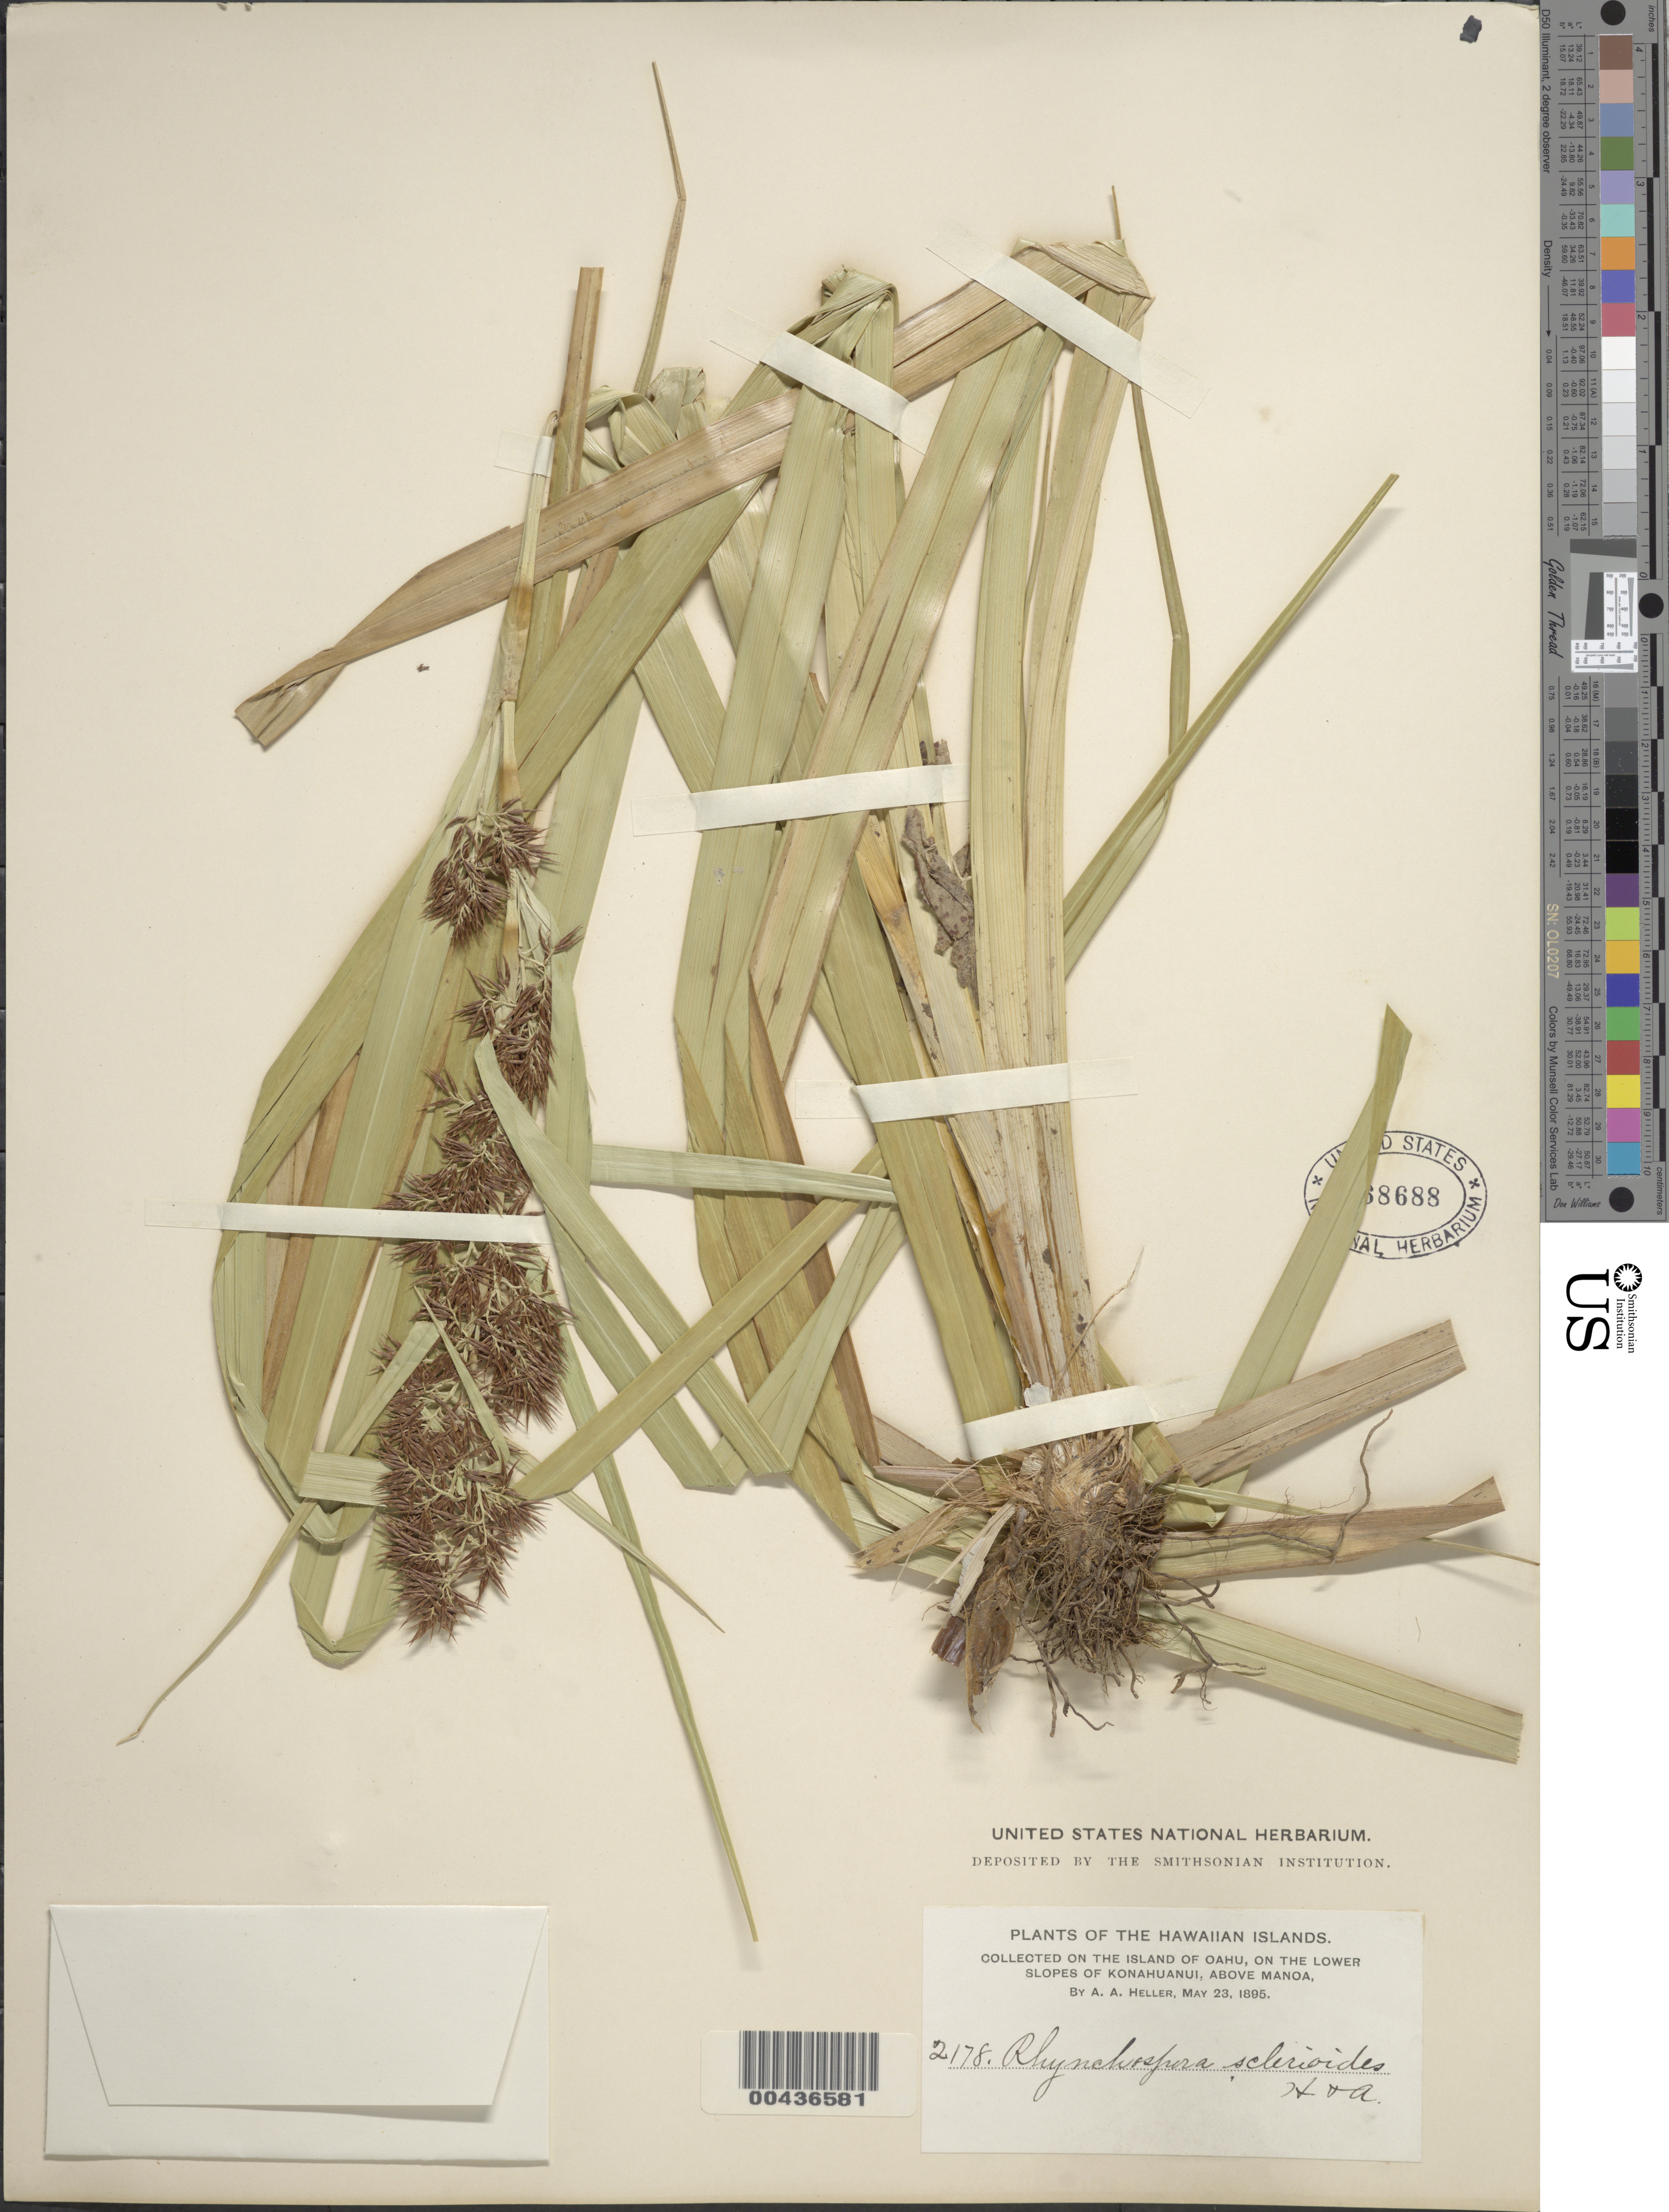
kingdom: Plantae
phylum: Tracheophyta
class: Liliopsida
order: Poales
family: Cyperaceae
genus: Rhynchospora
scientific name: Rhynchospora sclerioides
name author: Hook. & Arn.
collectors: A. A. Heller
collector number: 2178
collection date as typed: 23 May 1895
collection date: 1895-05-23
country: United States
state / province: Hawaii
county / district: Honolulu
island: Oahu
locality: on the lower slopes of Konahuanui, above Manoa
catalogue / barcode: US 368688